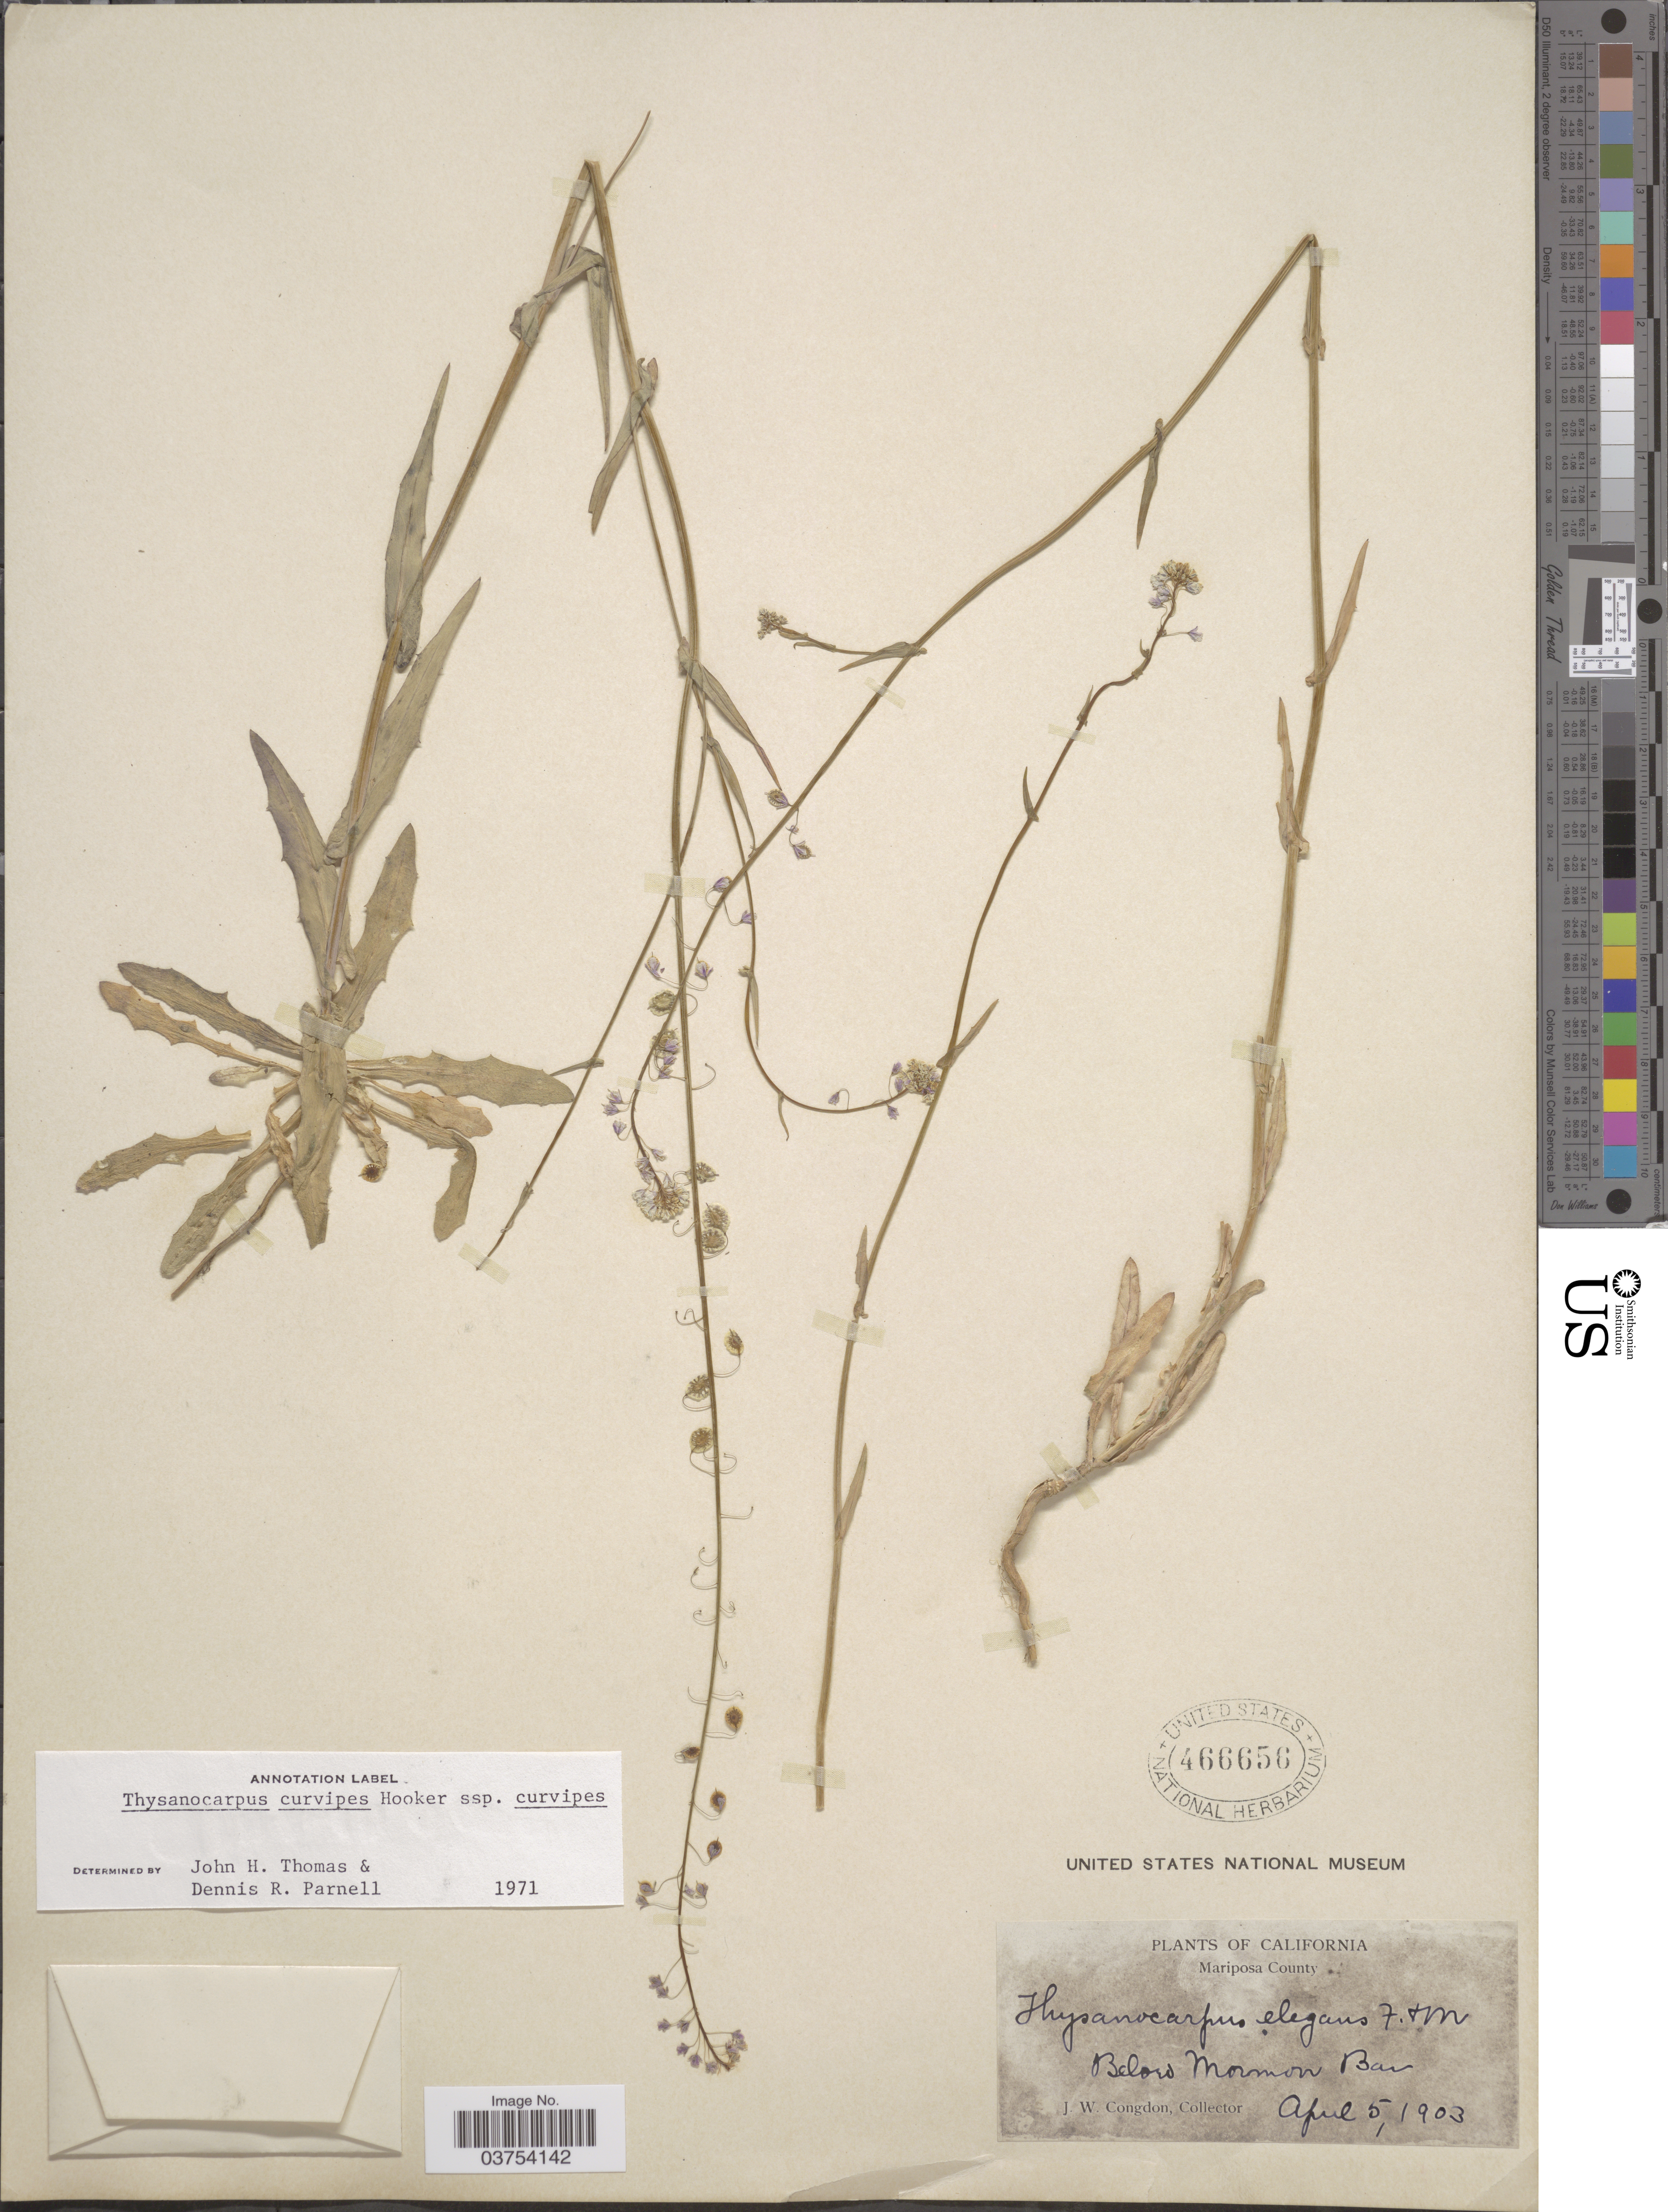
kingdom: Plantae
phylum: Tracheophyta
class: Magnoliopsida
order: Brassicales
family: Brassicaceae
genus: Thysanocarpus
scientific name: Thysanocarpus curvipes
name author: Hook.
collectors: J. W. Congdon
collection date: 1903-04-05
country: United States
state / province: California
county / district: Mariposa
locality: Mariposa County. Below Mormon Bar.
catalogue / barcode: US 466656